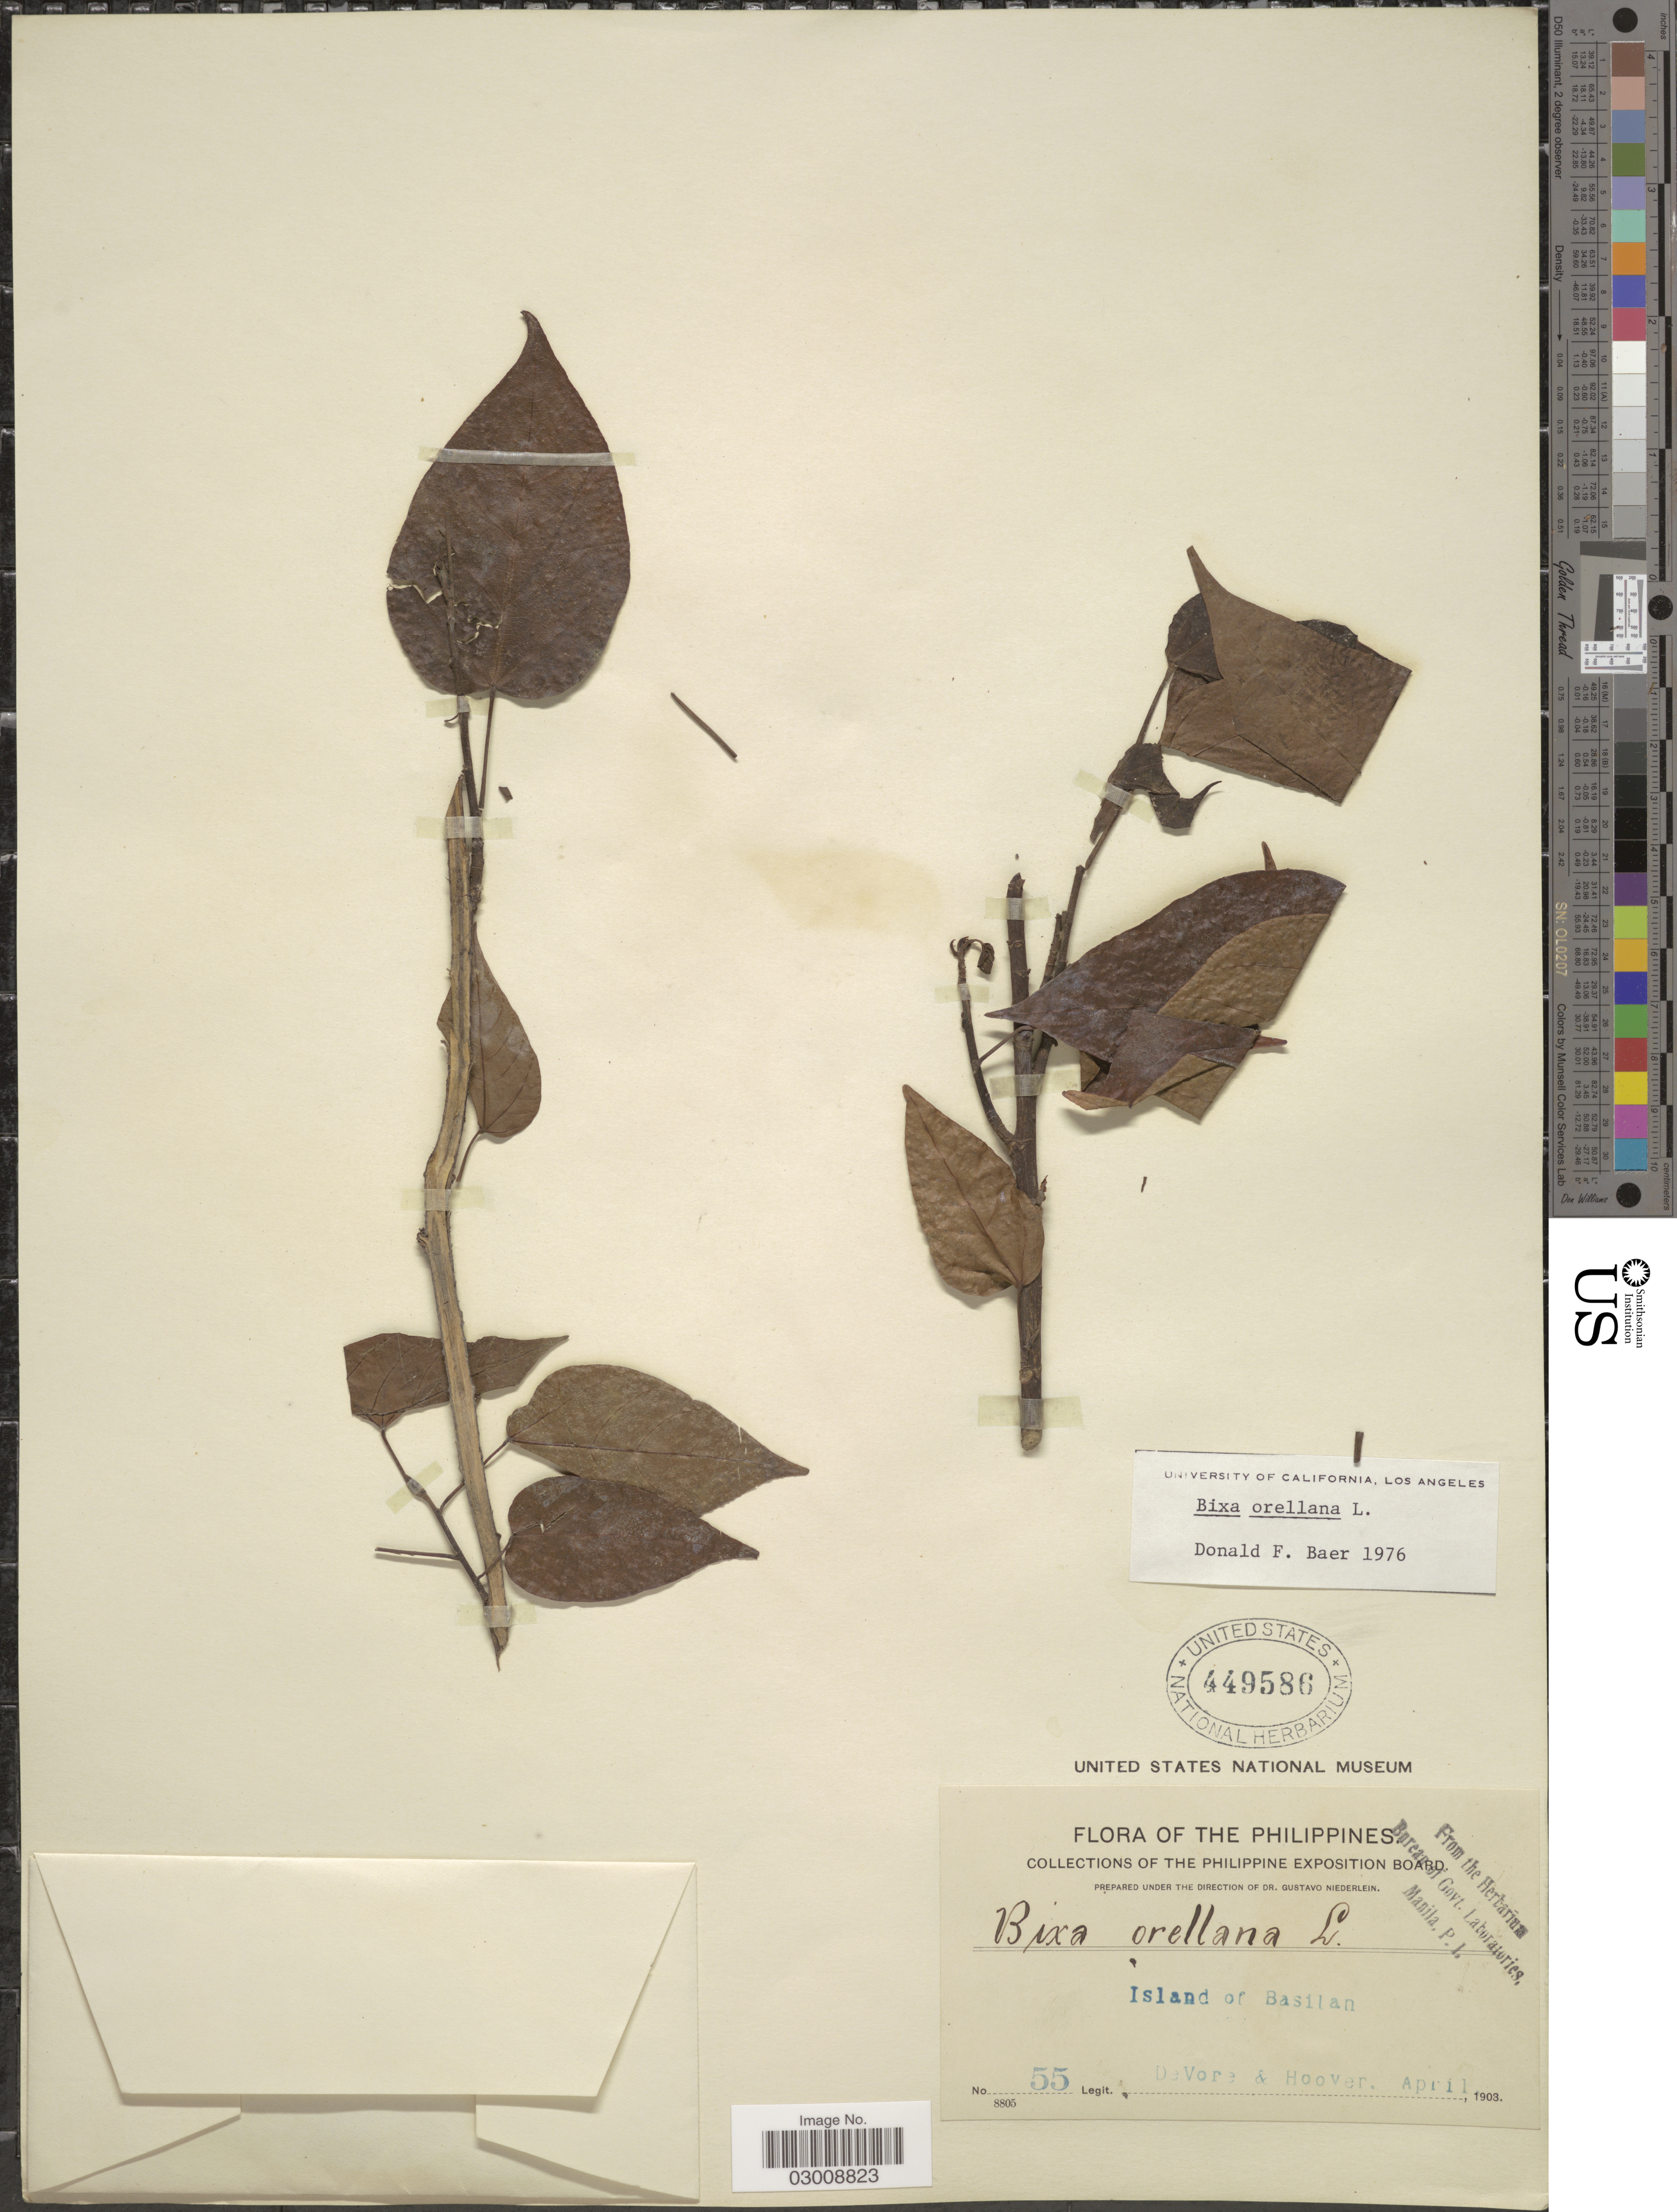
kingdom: Plantae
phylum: Tracheophyta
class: Magnoliopsida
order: Malvales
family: Bixaceae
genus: Bixa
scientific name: Bixa orellana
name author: L.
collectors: -. DeVore & -- Hoover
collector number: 55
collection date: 1903-04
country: Philippines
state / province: Muslim Mindanao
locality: The Philippines. Island of Basilan.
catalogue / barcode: US 449586